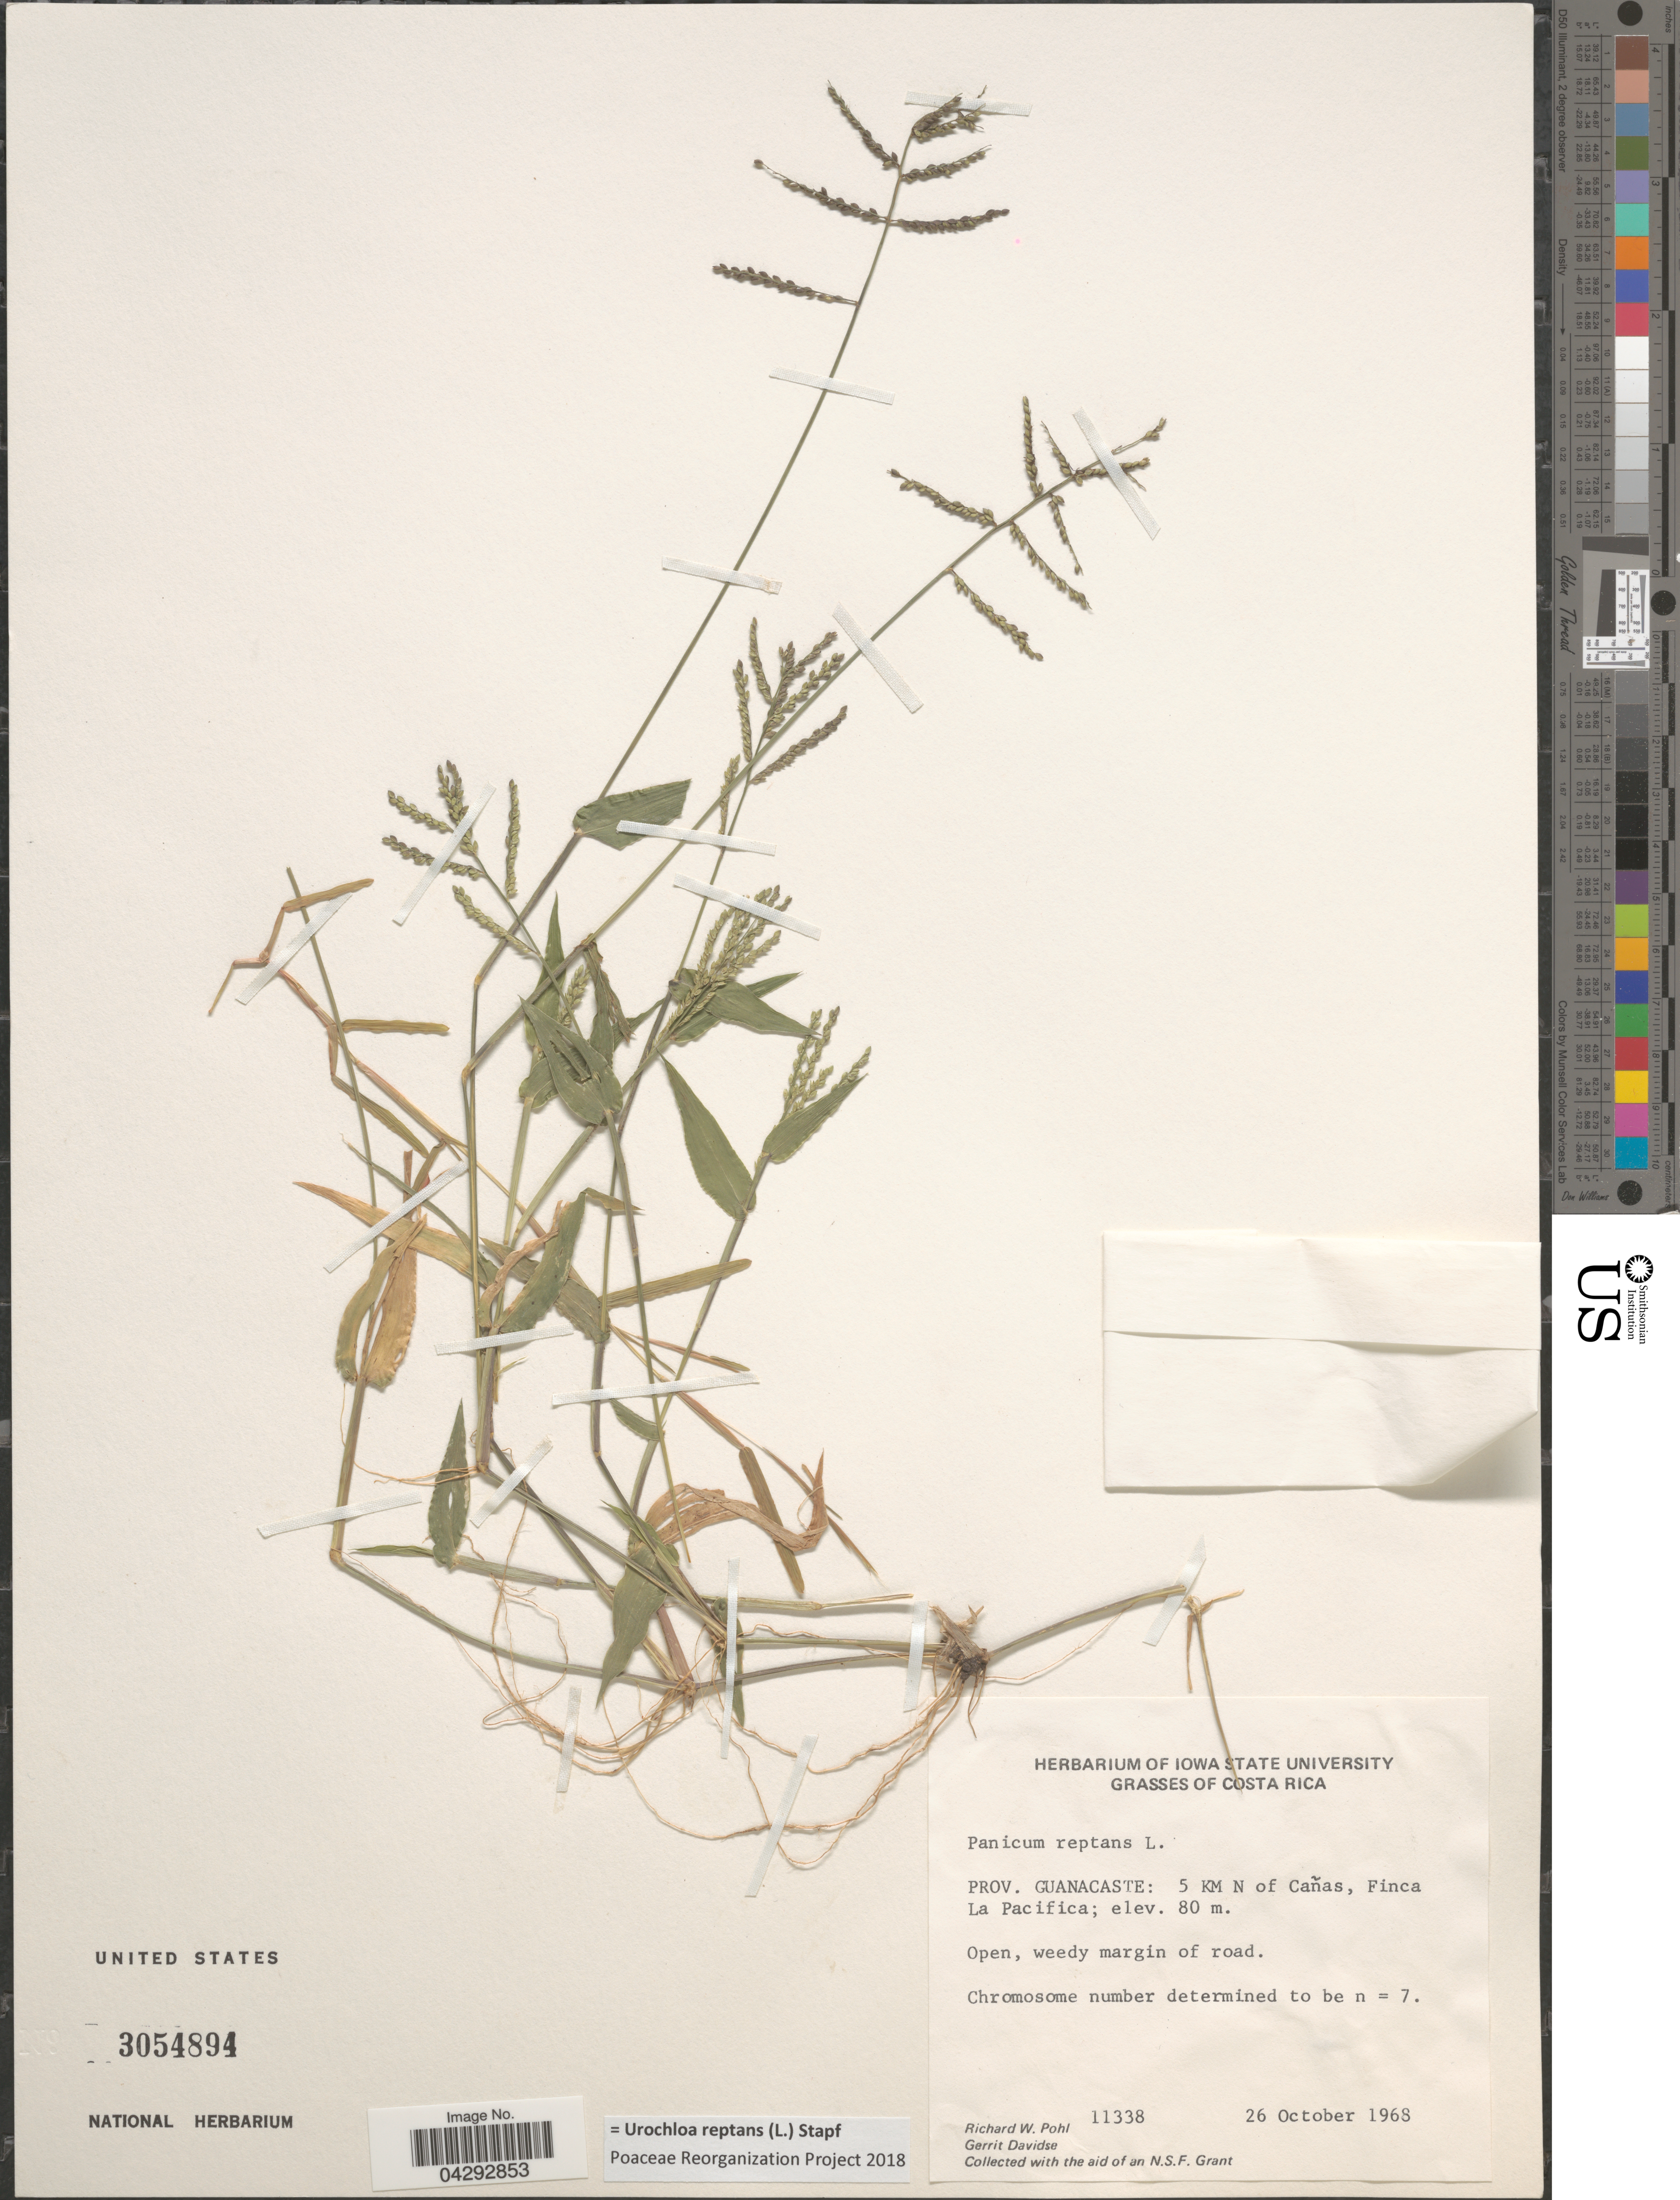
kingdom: Plantae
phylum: Tracheophyta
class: Liliopsida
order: Poales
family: Poaceae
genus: Urochloa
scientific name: Urochloa reptans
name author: (L.) Stapf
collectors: R. W. Pohl & G. Davidse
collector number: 11338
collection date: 1968-10-26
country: Costa Rica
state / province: Guanacaste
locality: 5 KM N of Cañas, Finca La Pacifica.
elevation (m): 80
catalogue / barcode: US 3054894